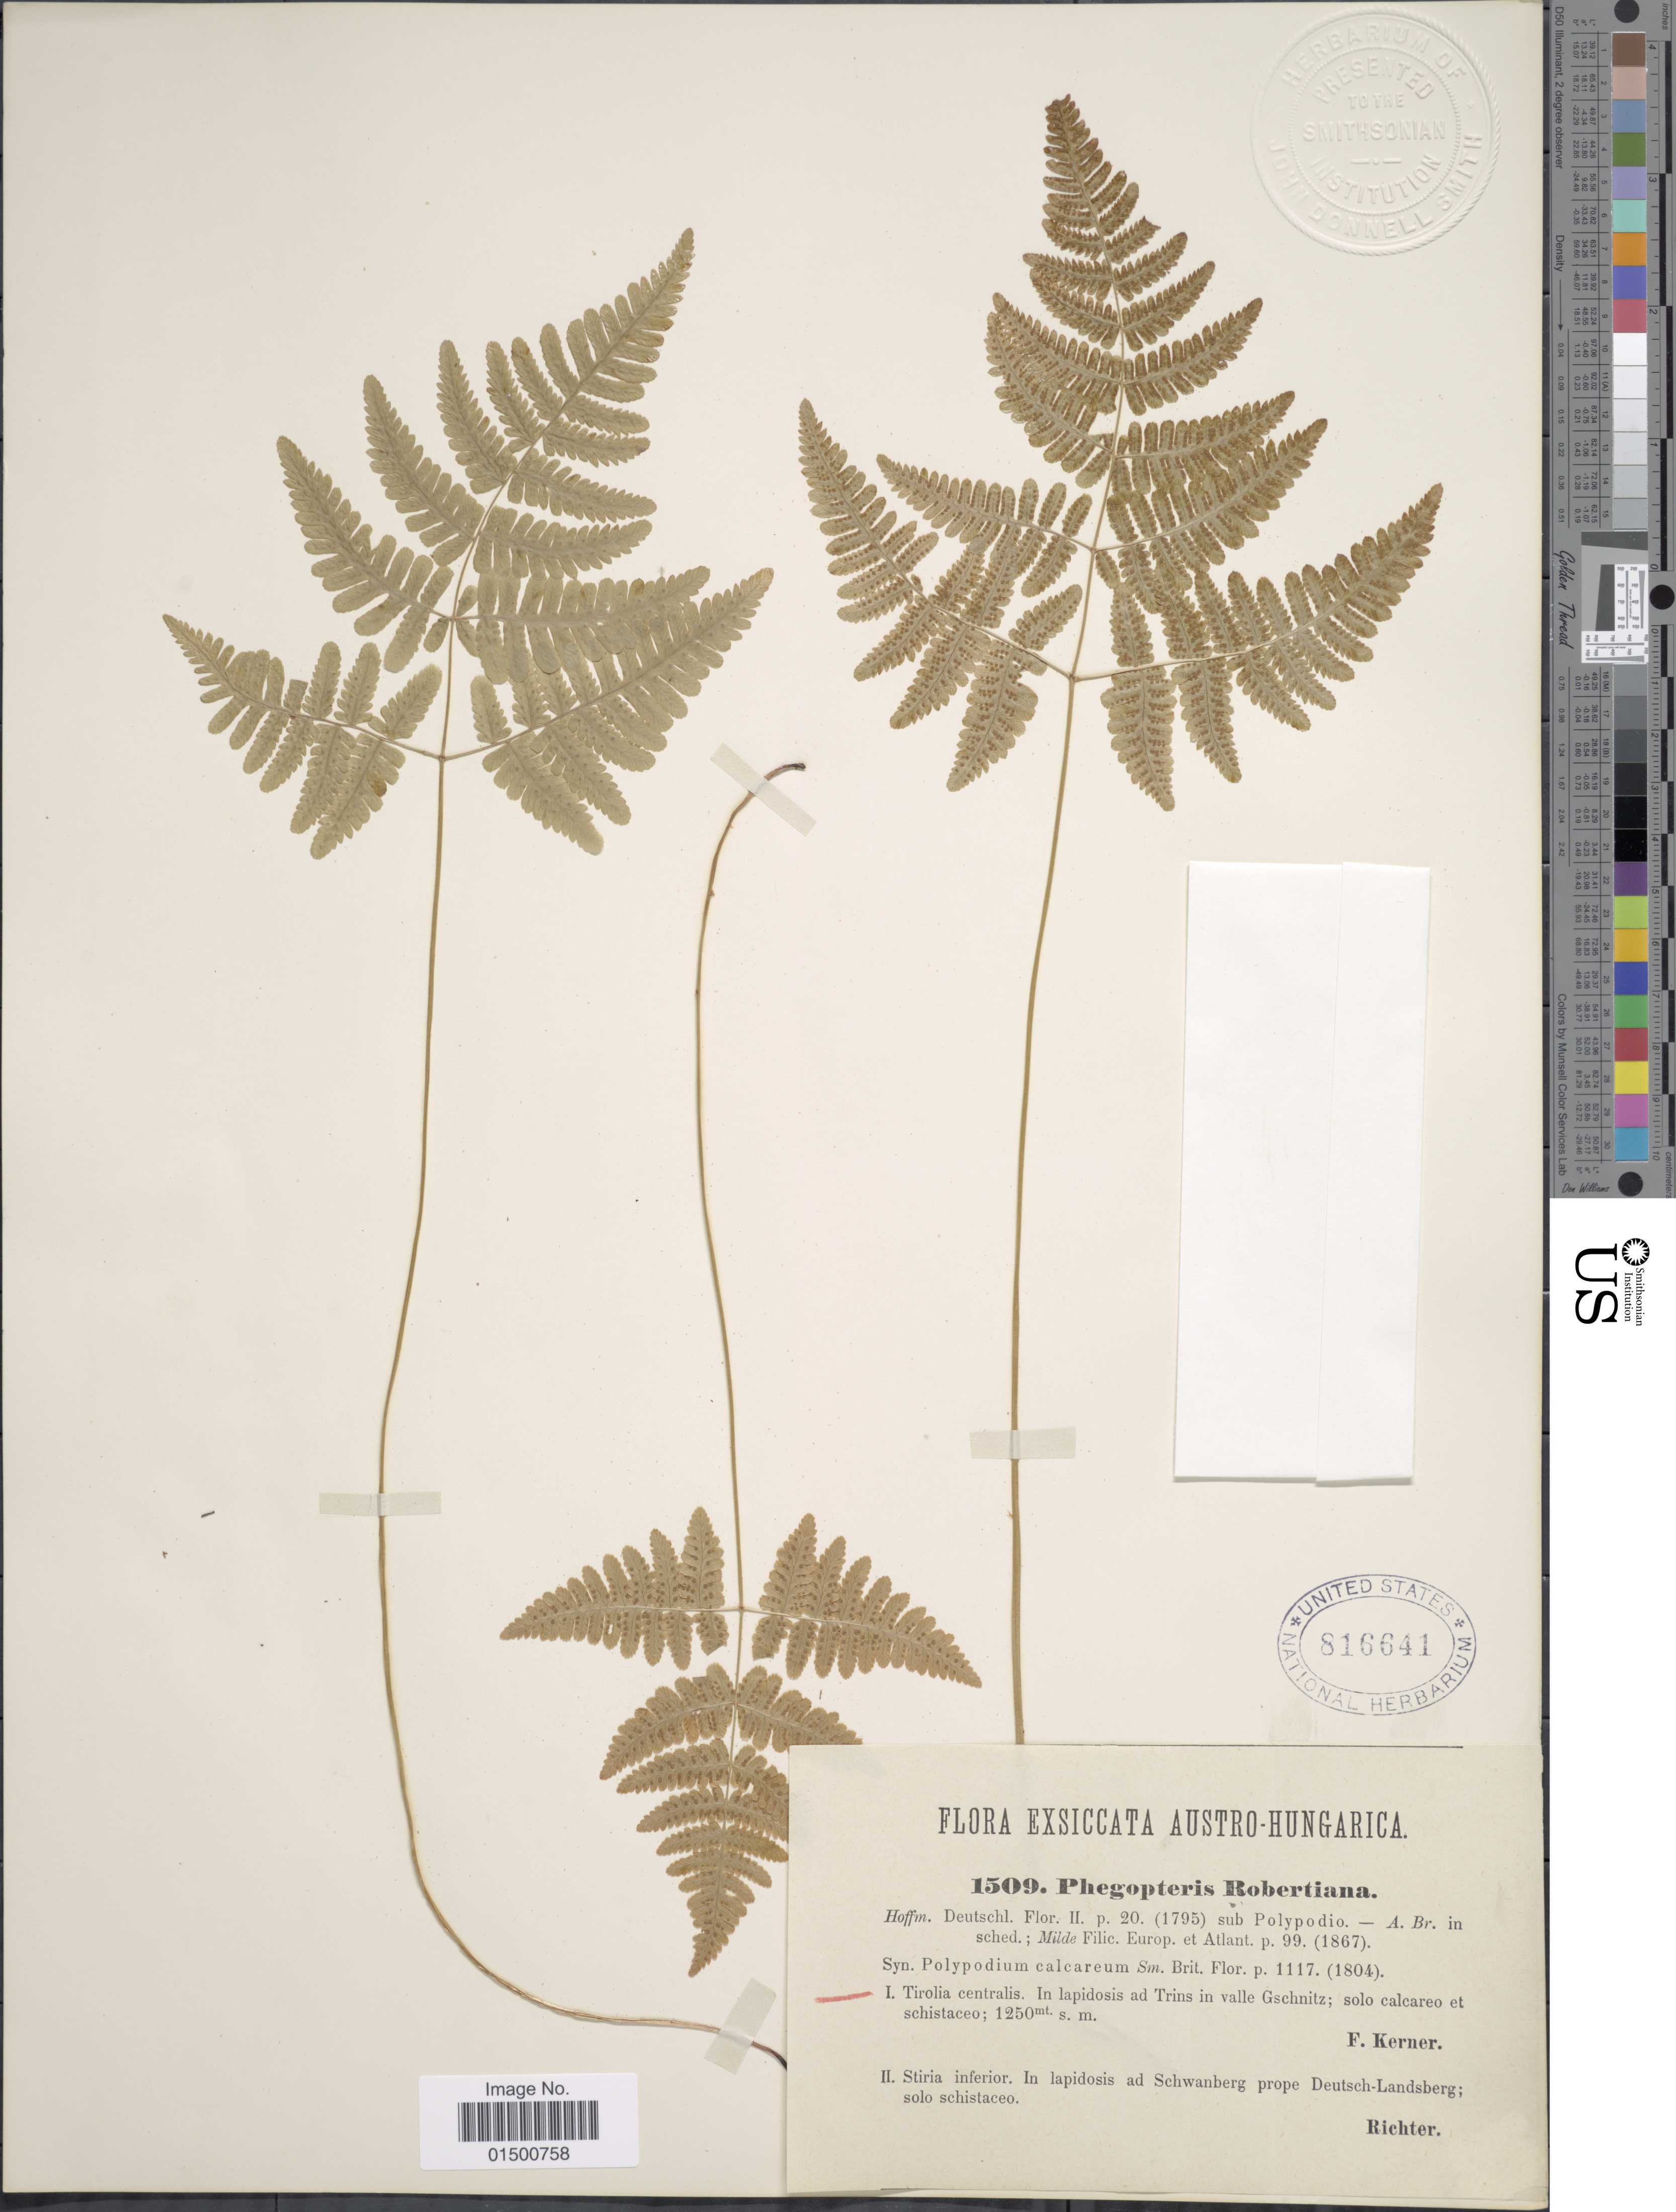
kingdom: Plantae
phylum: Tracheophyta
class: Polypodiopsida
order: Polypodiales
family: Cystopteridaceae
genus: Gymnocarpium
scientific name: Gymnocarpium robertianum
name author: (Hoffm.) Newman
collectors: F. Kerner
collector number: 1509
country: Austria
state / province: Tirol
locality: Tirolia centralis, in lapidosis ad Trins in valle Gschnitz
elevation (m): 1250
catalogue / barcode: US 816641